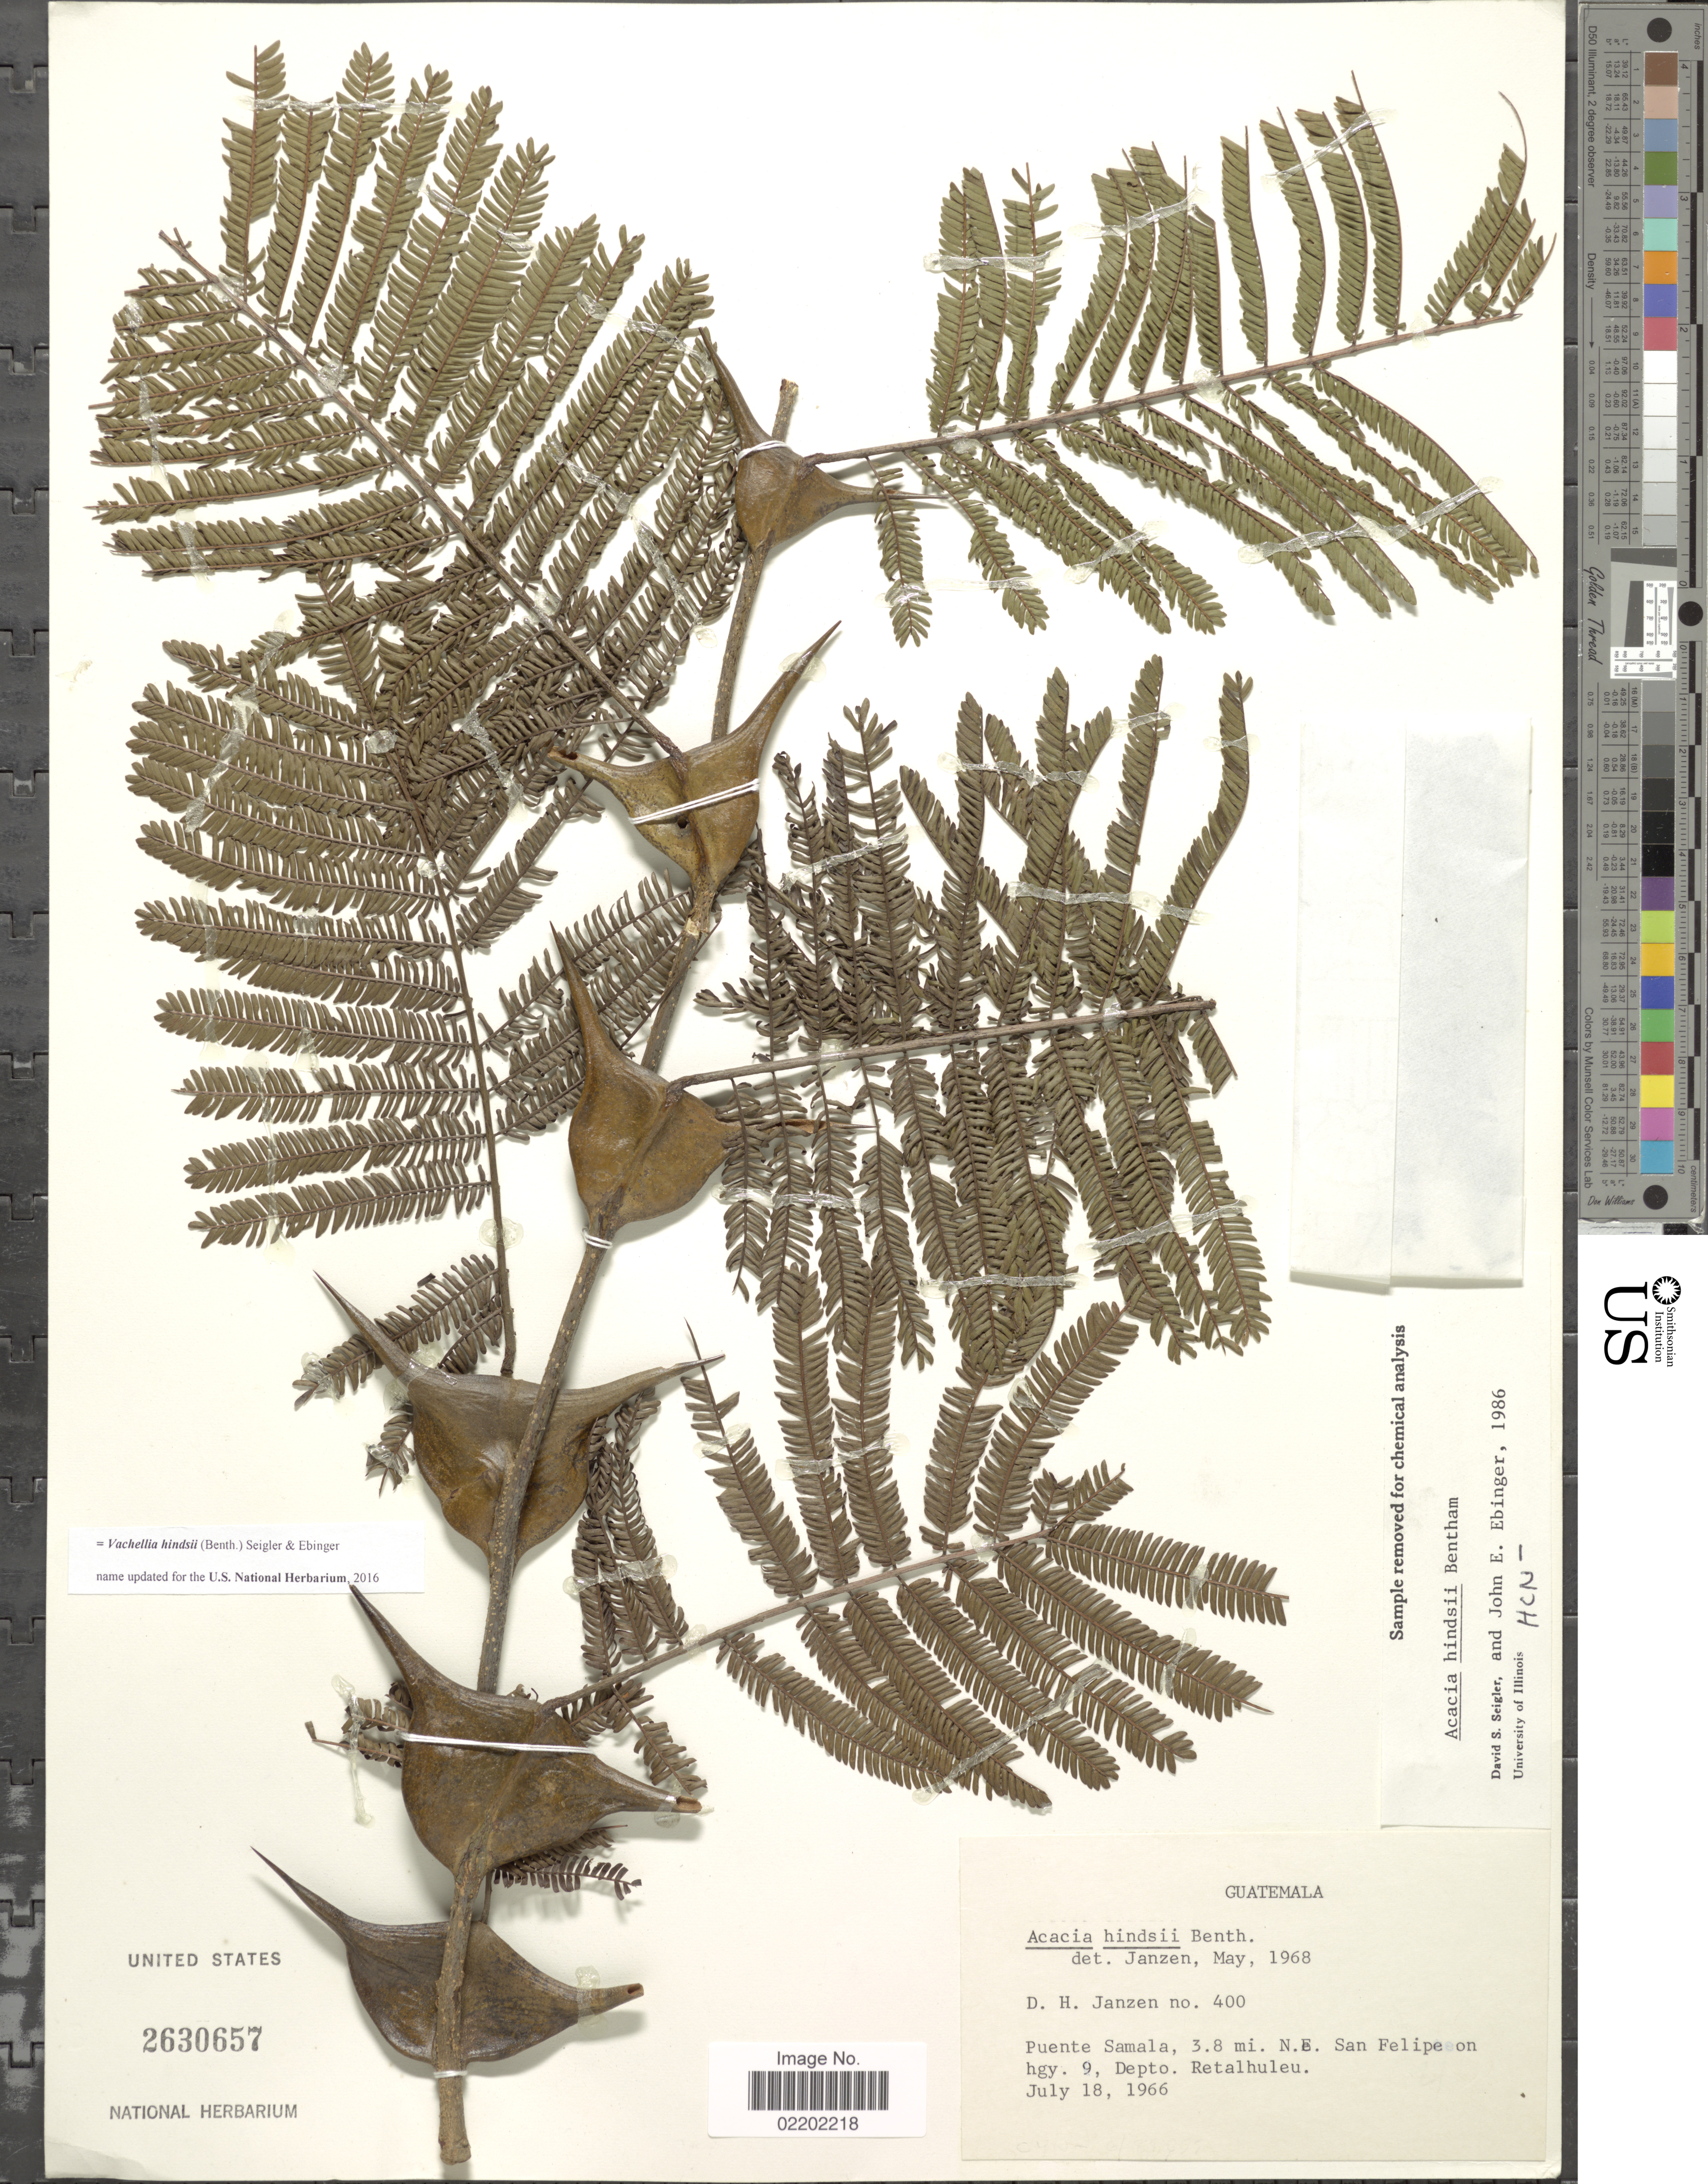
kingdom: Plantae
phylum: Tracheophyta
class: Magnoliopsida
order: Fabales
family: Fabaceae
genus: Vachellia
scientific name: Vachellia hindsii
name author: (Benth.) Seigler & Ebinger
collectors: D. Janzen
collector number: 400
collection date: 1966-07-18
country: Guatemala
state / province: Retalhuleu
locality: Puente Samala, 3.8 mi N.E. San Felipe on hgy 9 Depto Retalhuleu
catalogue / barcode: US 2630657